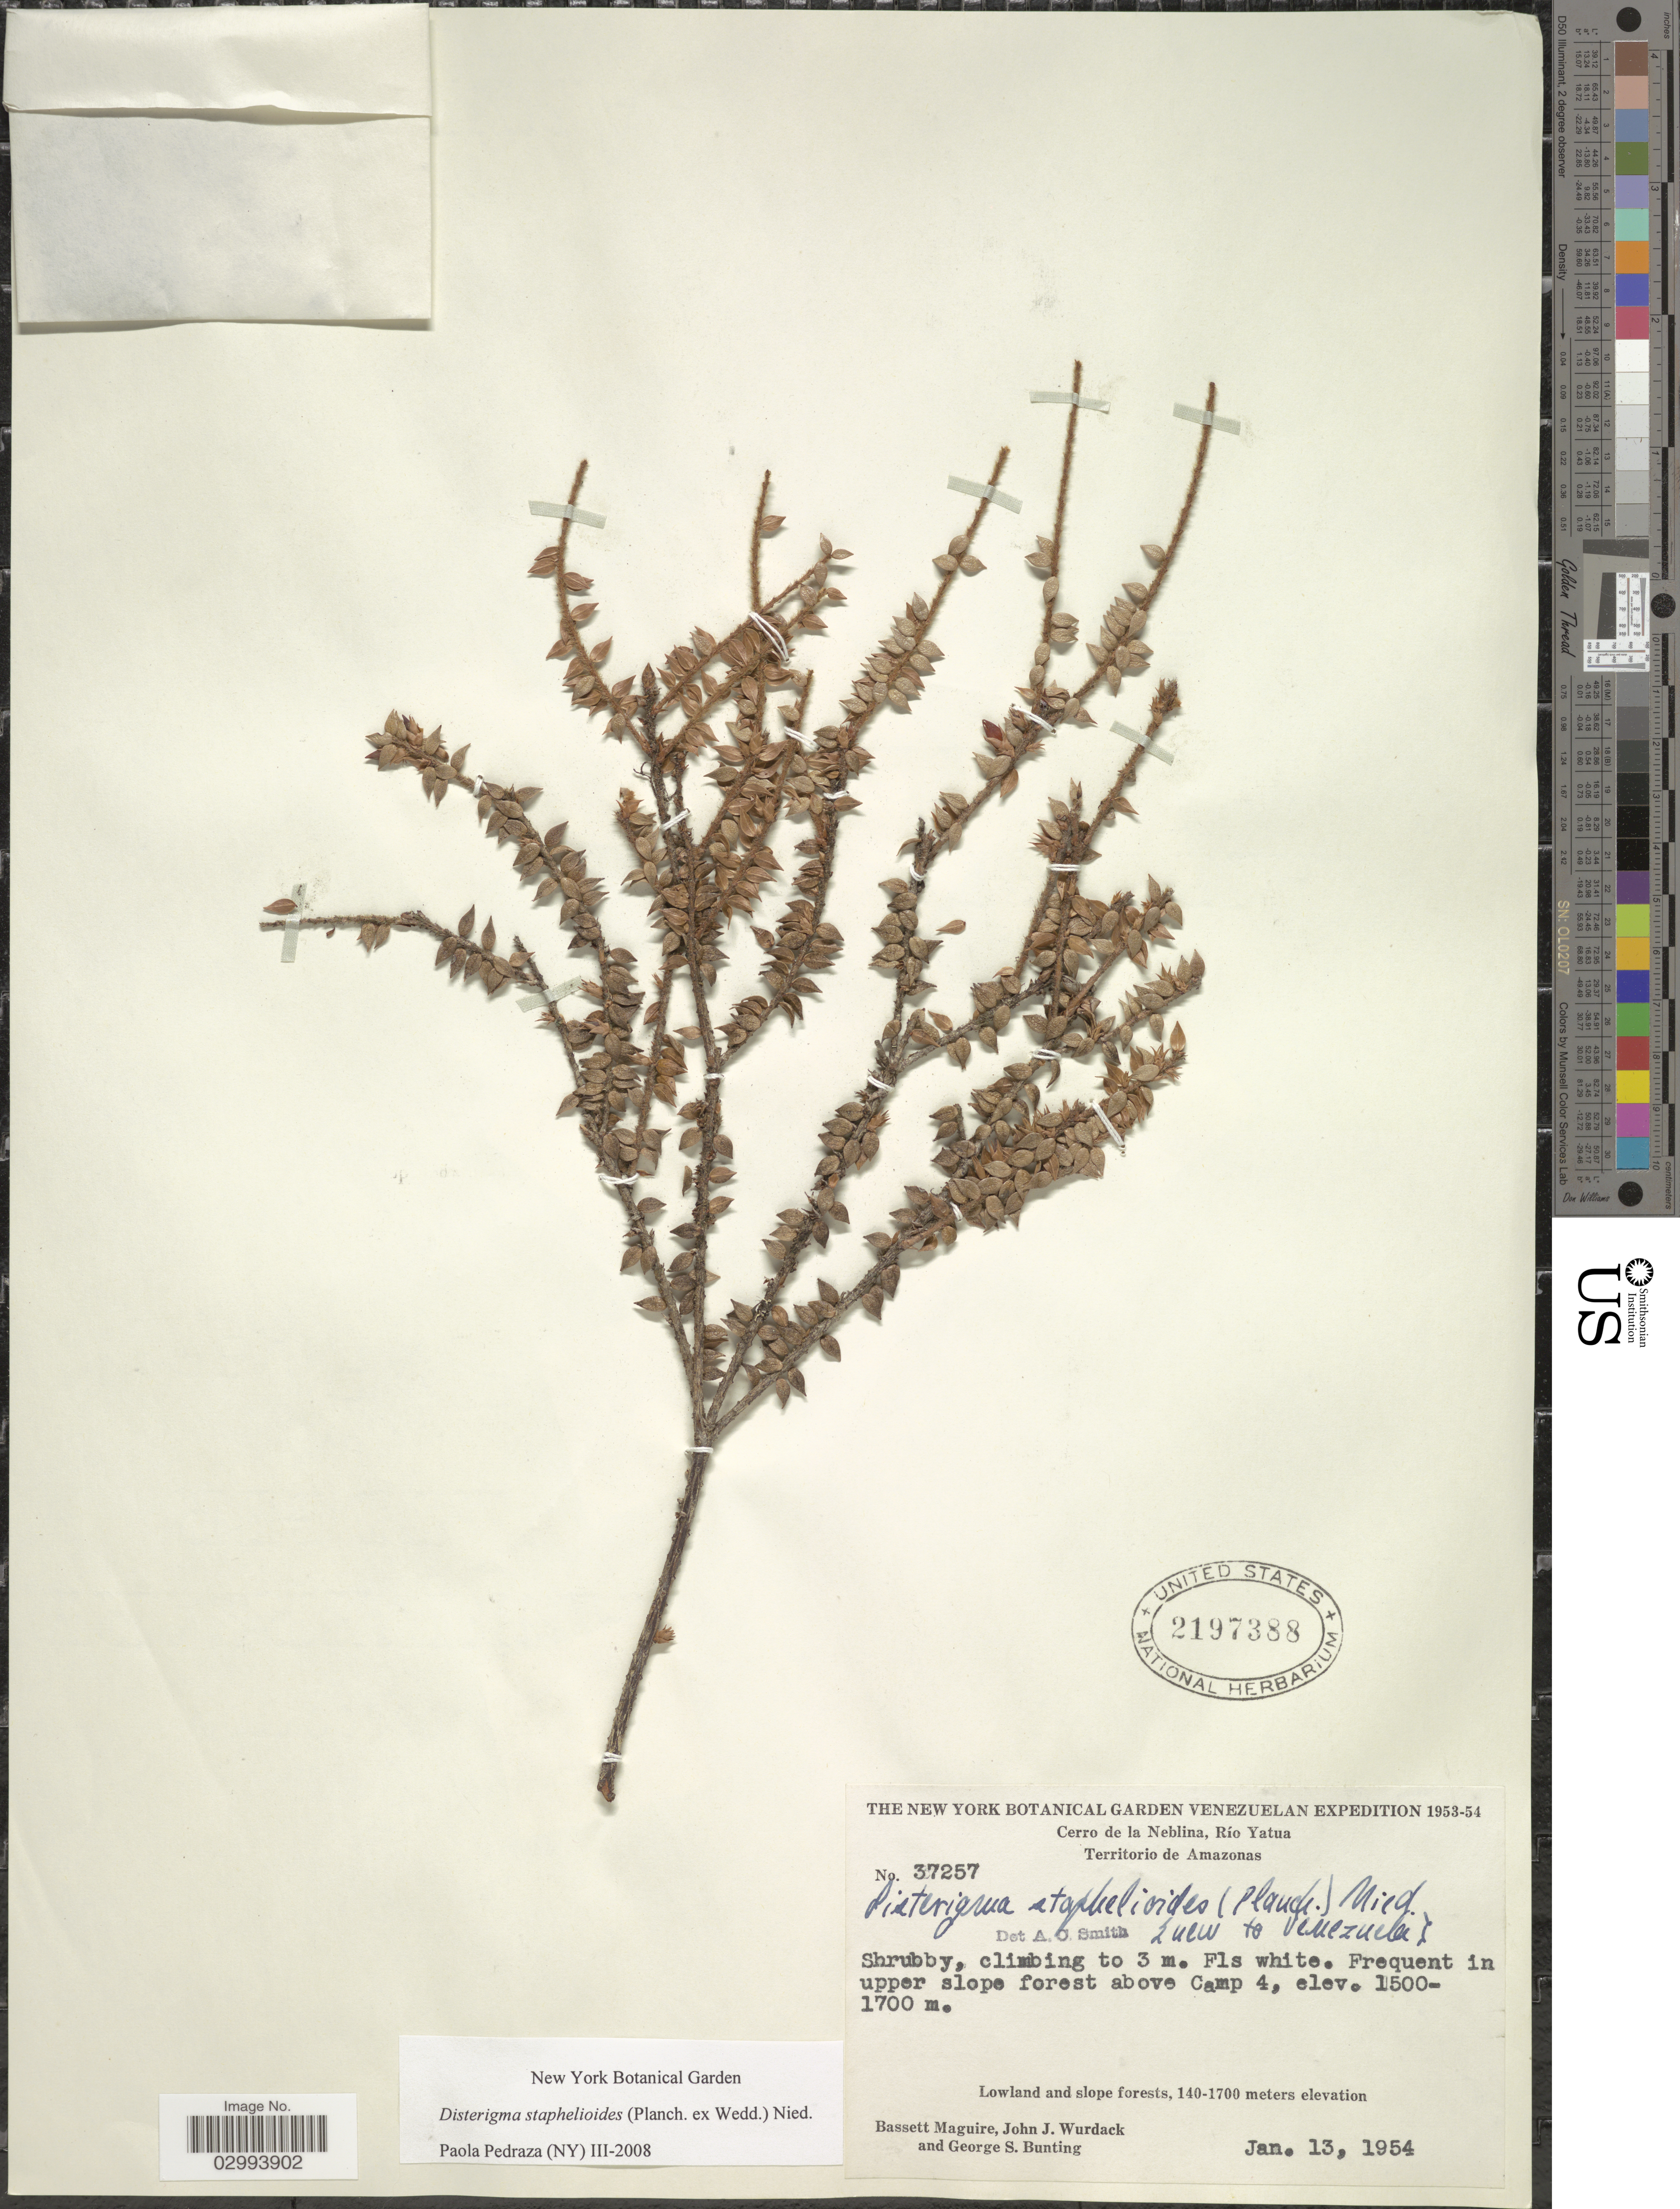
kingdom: Plantae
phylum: Tracheophyta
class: Magnoliopsida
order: Ericales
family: Ericaceae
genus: Disterigma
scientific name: Disterigma staphelioides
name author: (Planch. ex Wedd.) Nied.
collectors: B. Maguire, J. J. Wurdack & G. S. Bunting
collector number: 37257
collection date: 1954-01-13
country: Venezuela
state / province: Amazonas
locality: Cerro de la Neblina, Río Yatua. Territorio de Amazonas. Frequent in upper slope forest above Camp 4. Lowland and slope forests.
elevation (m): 140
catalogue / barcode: US 2197388